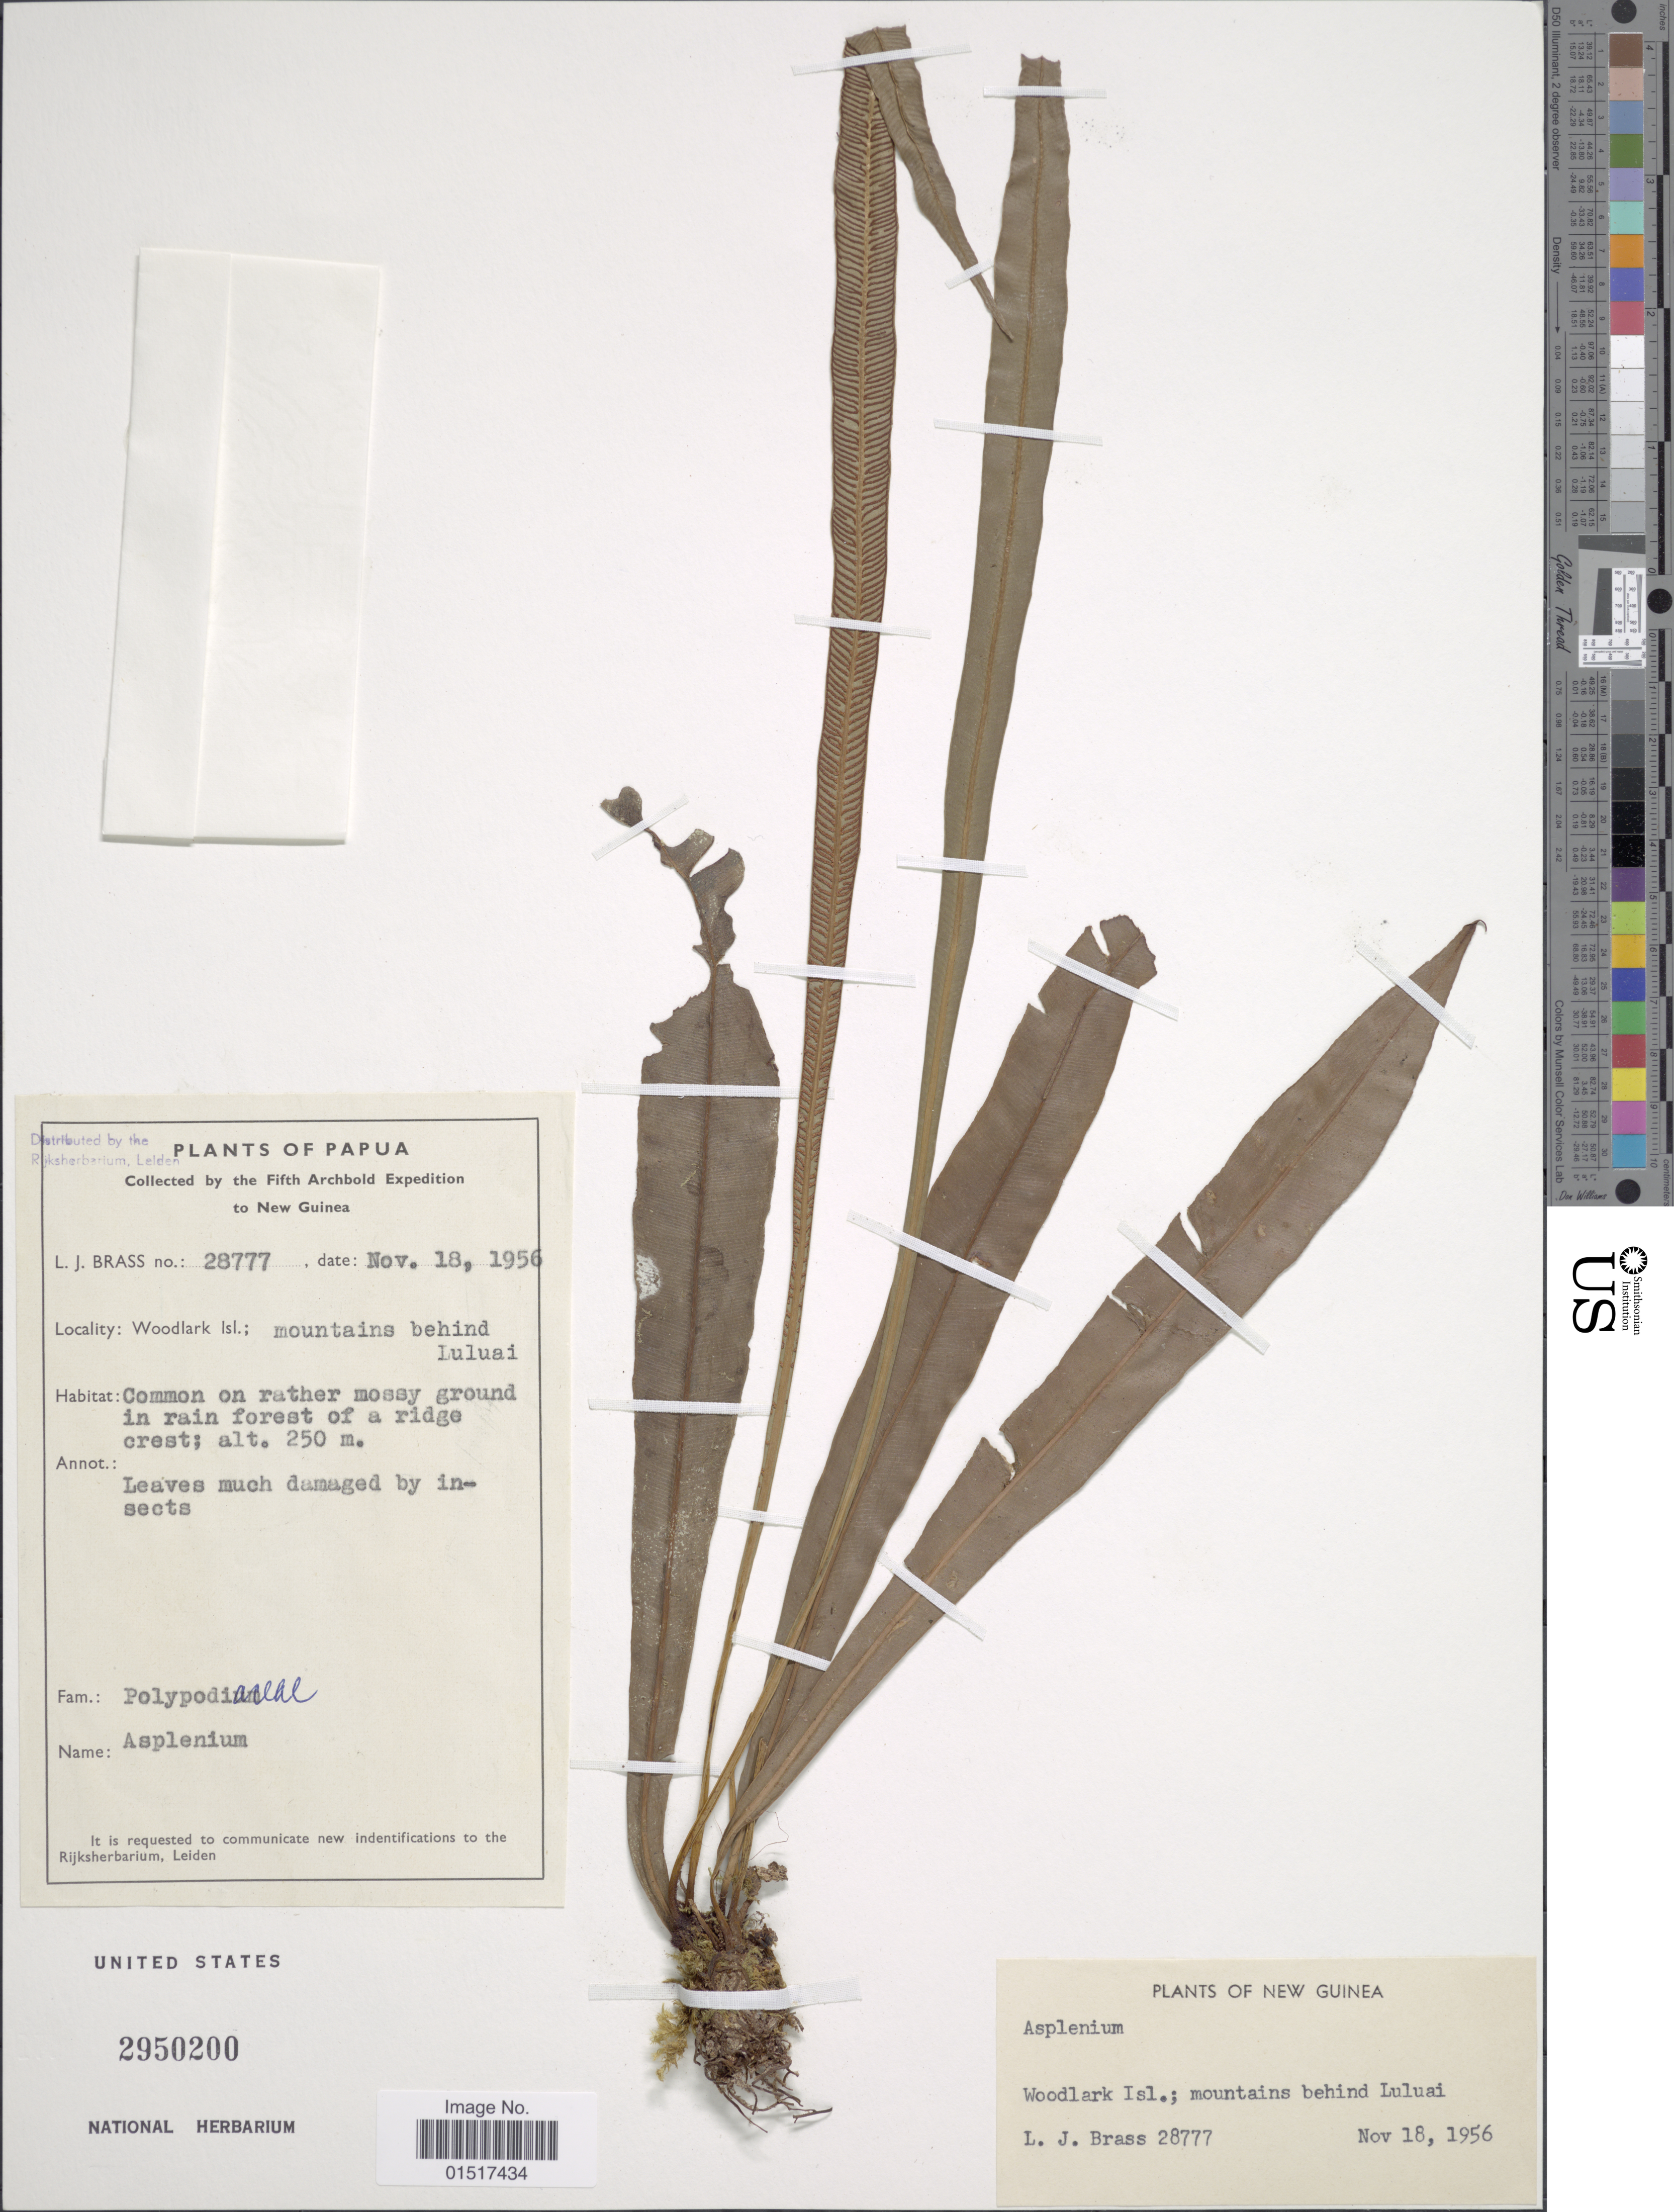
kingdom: Plantae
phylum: Tracheophyta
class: Polypodiopsida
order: Polypodiales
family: Aspleniaceae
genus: Asplenium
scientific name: Asplenium sp.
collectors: L. J. Brass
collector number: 28777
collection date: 1956-11-18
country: Papua New Guinea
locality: New Guinea. Papua. Woodlark Isl.; mountains behind Luluai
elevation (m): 250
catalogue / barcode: US 2950200